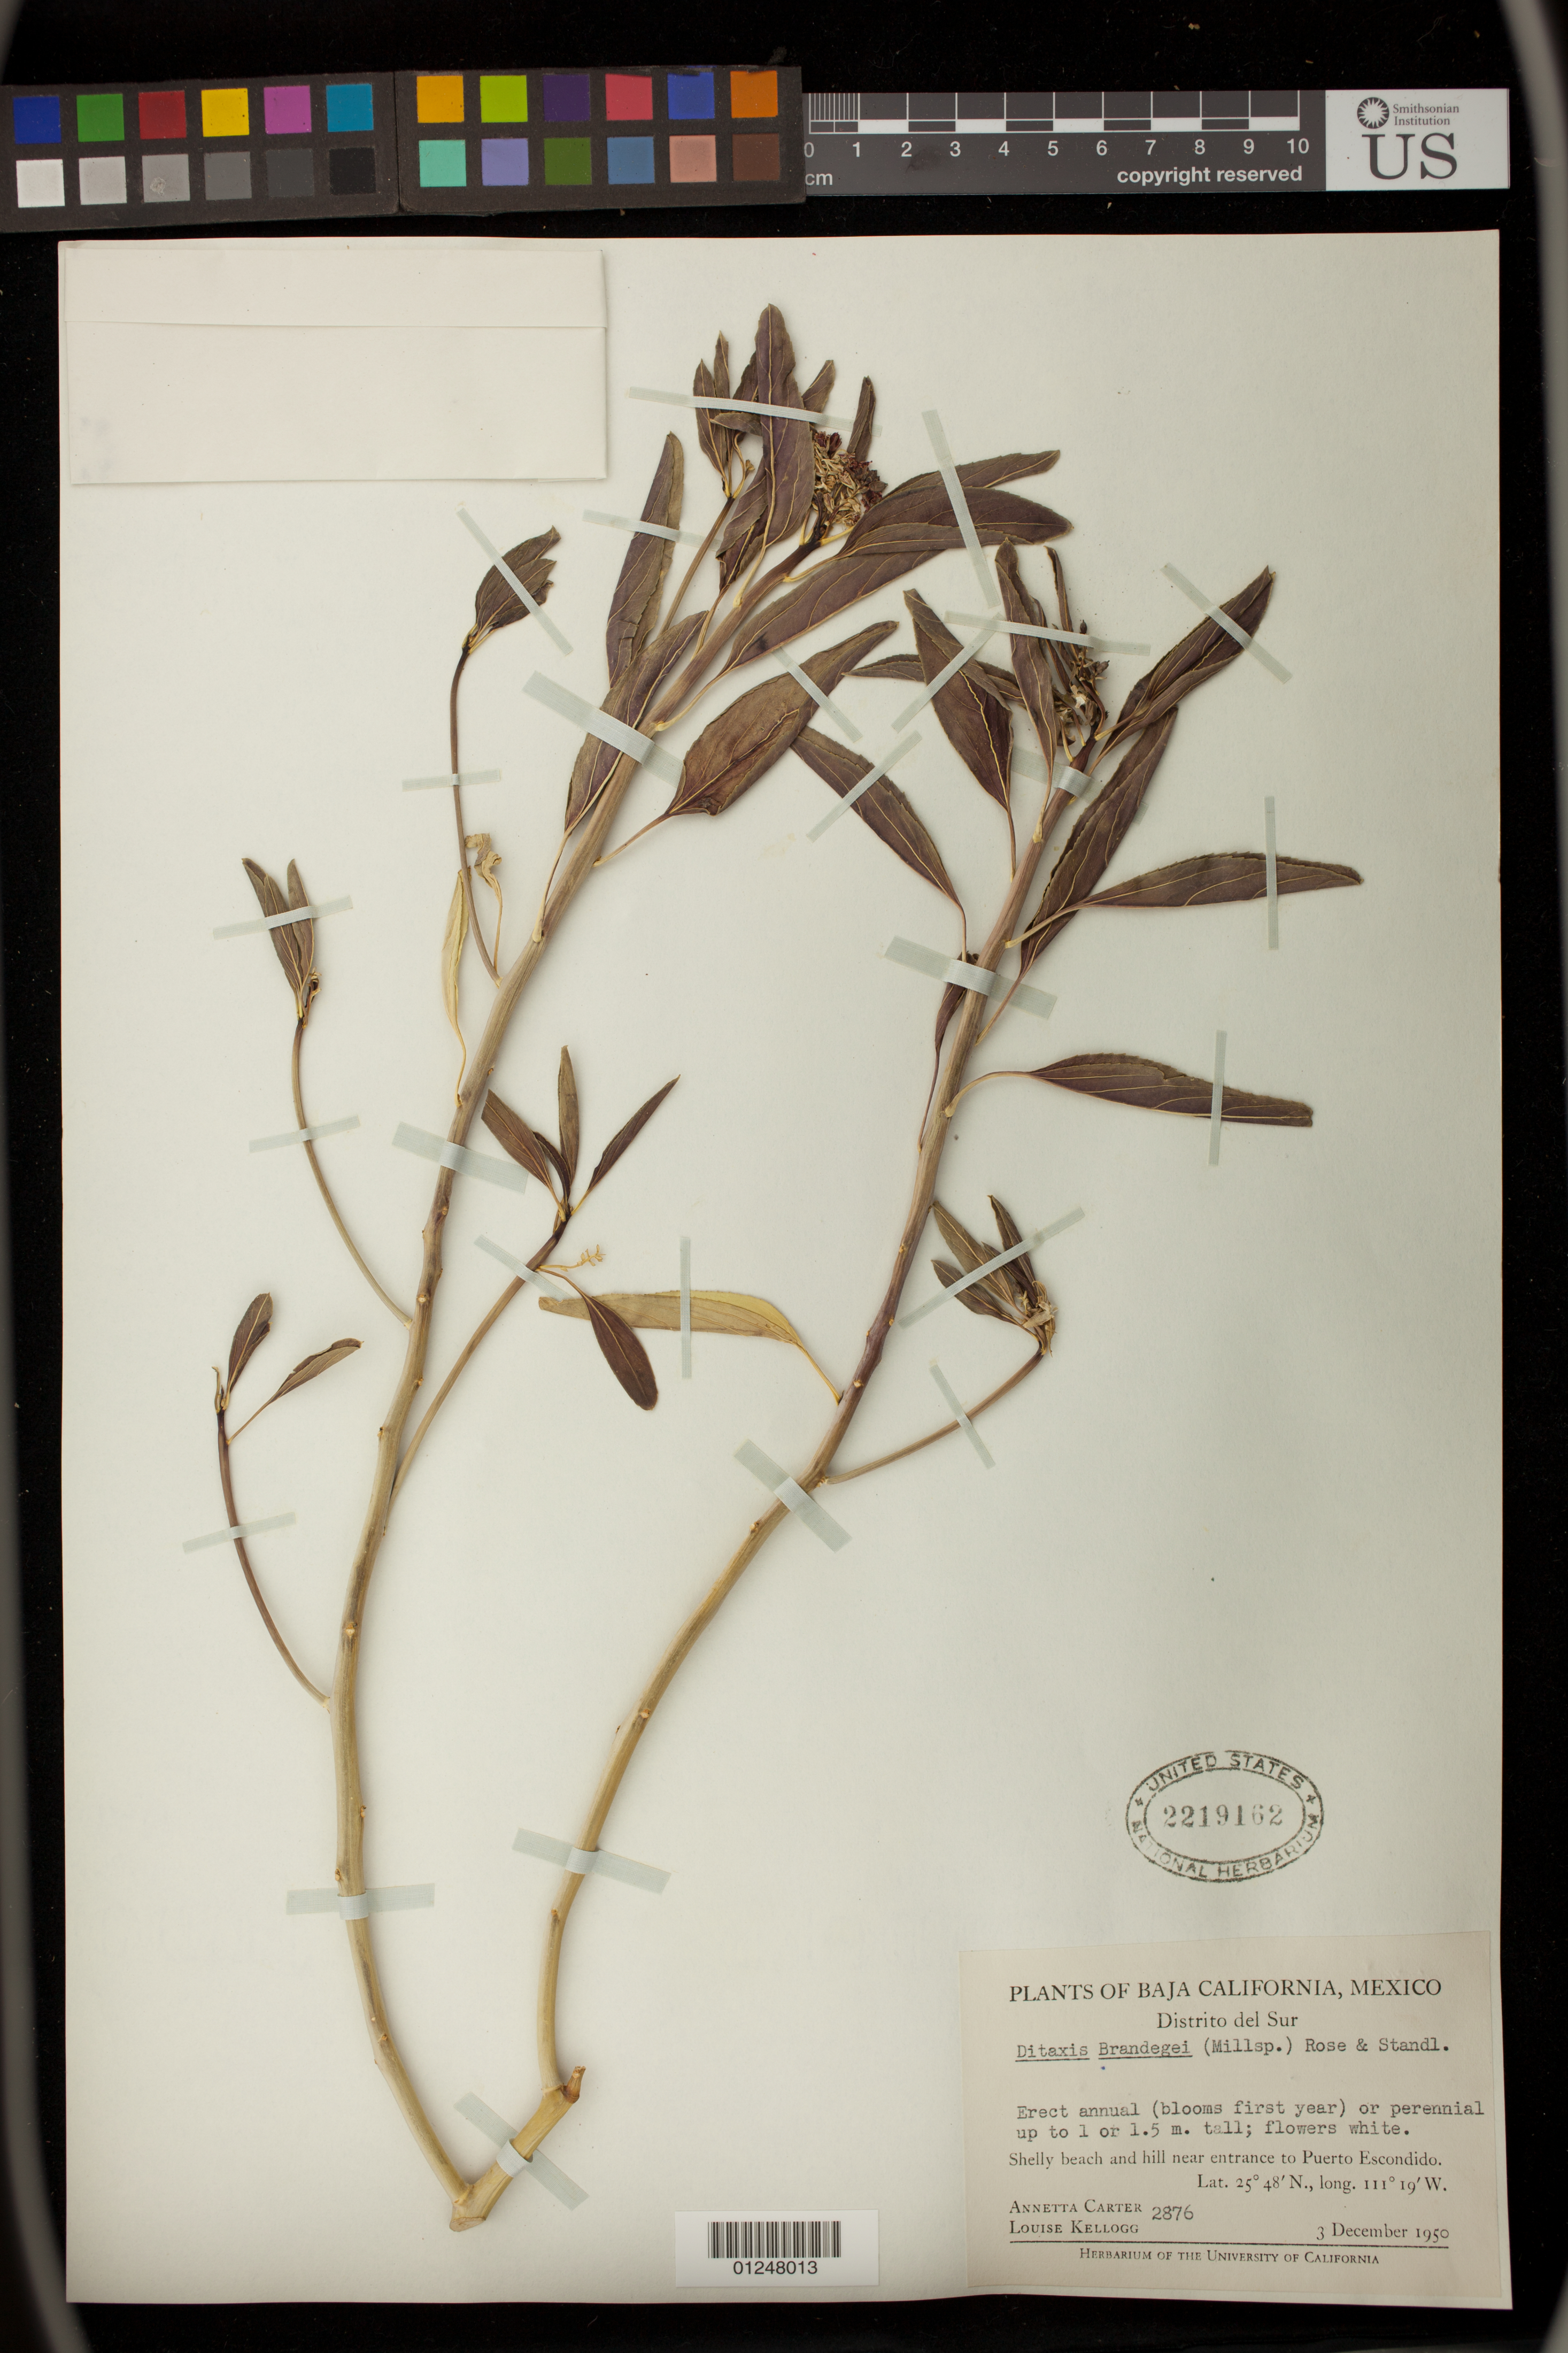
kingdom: Plantae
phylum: Tracheophyta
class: Magnoliopsida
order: Malpighiales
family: Euphorbiaceae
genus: Argythamnia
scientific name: Argythamnia brandegeei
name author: Millsp.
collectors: A. Carter & L. Kellogg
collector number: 2876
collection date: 1950-12-03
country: Mexico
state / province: Baja California Sur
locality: Distrito del Sur .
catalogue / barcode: US 2219162